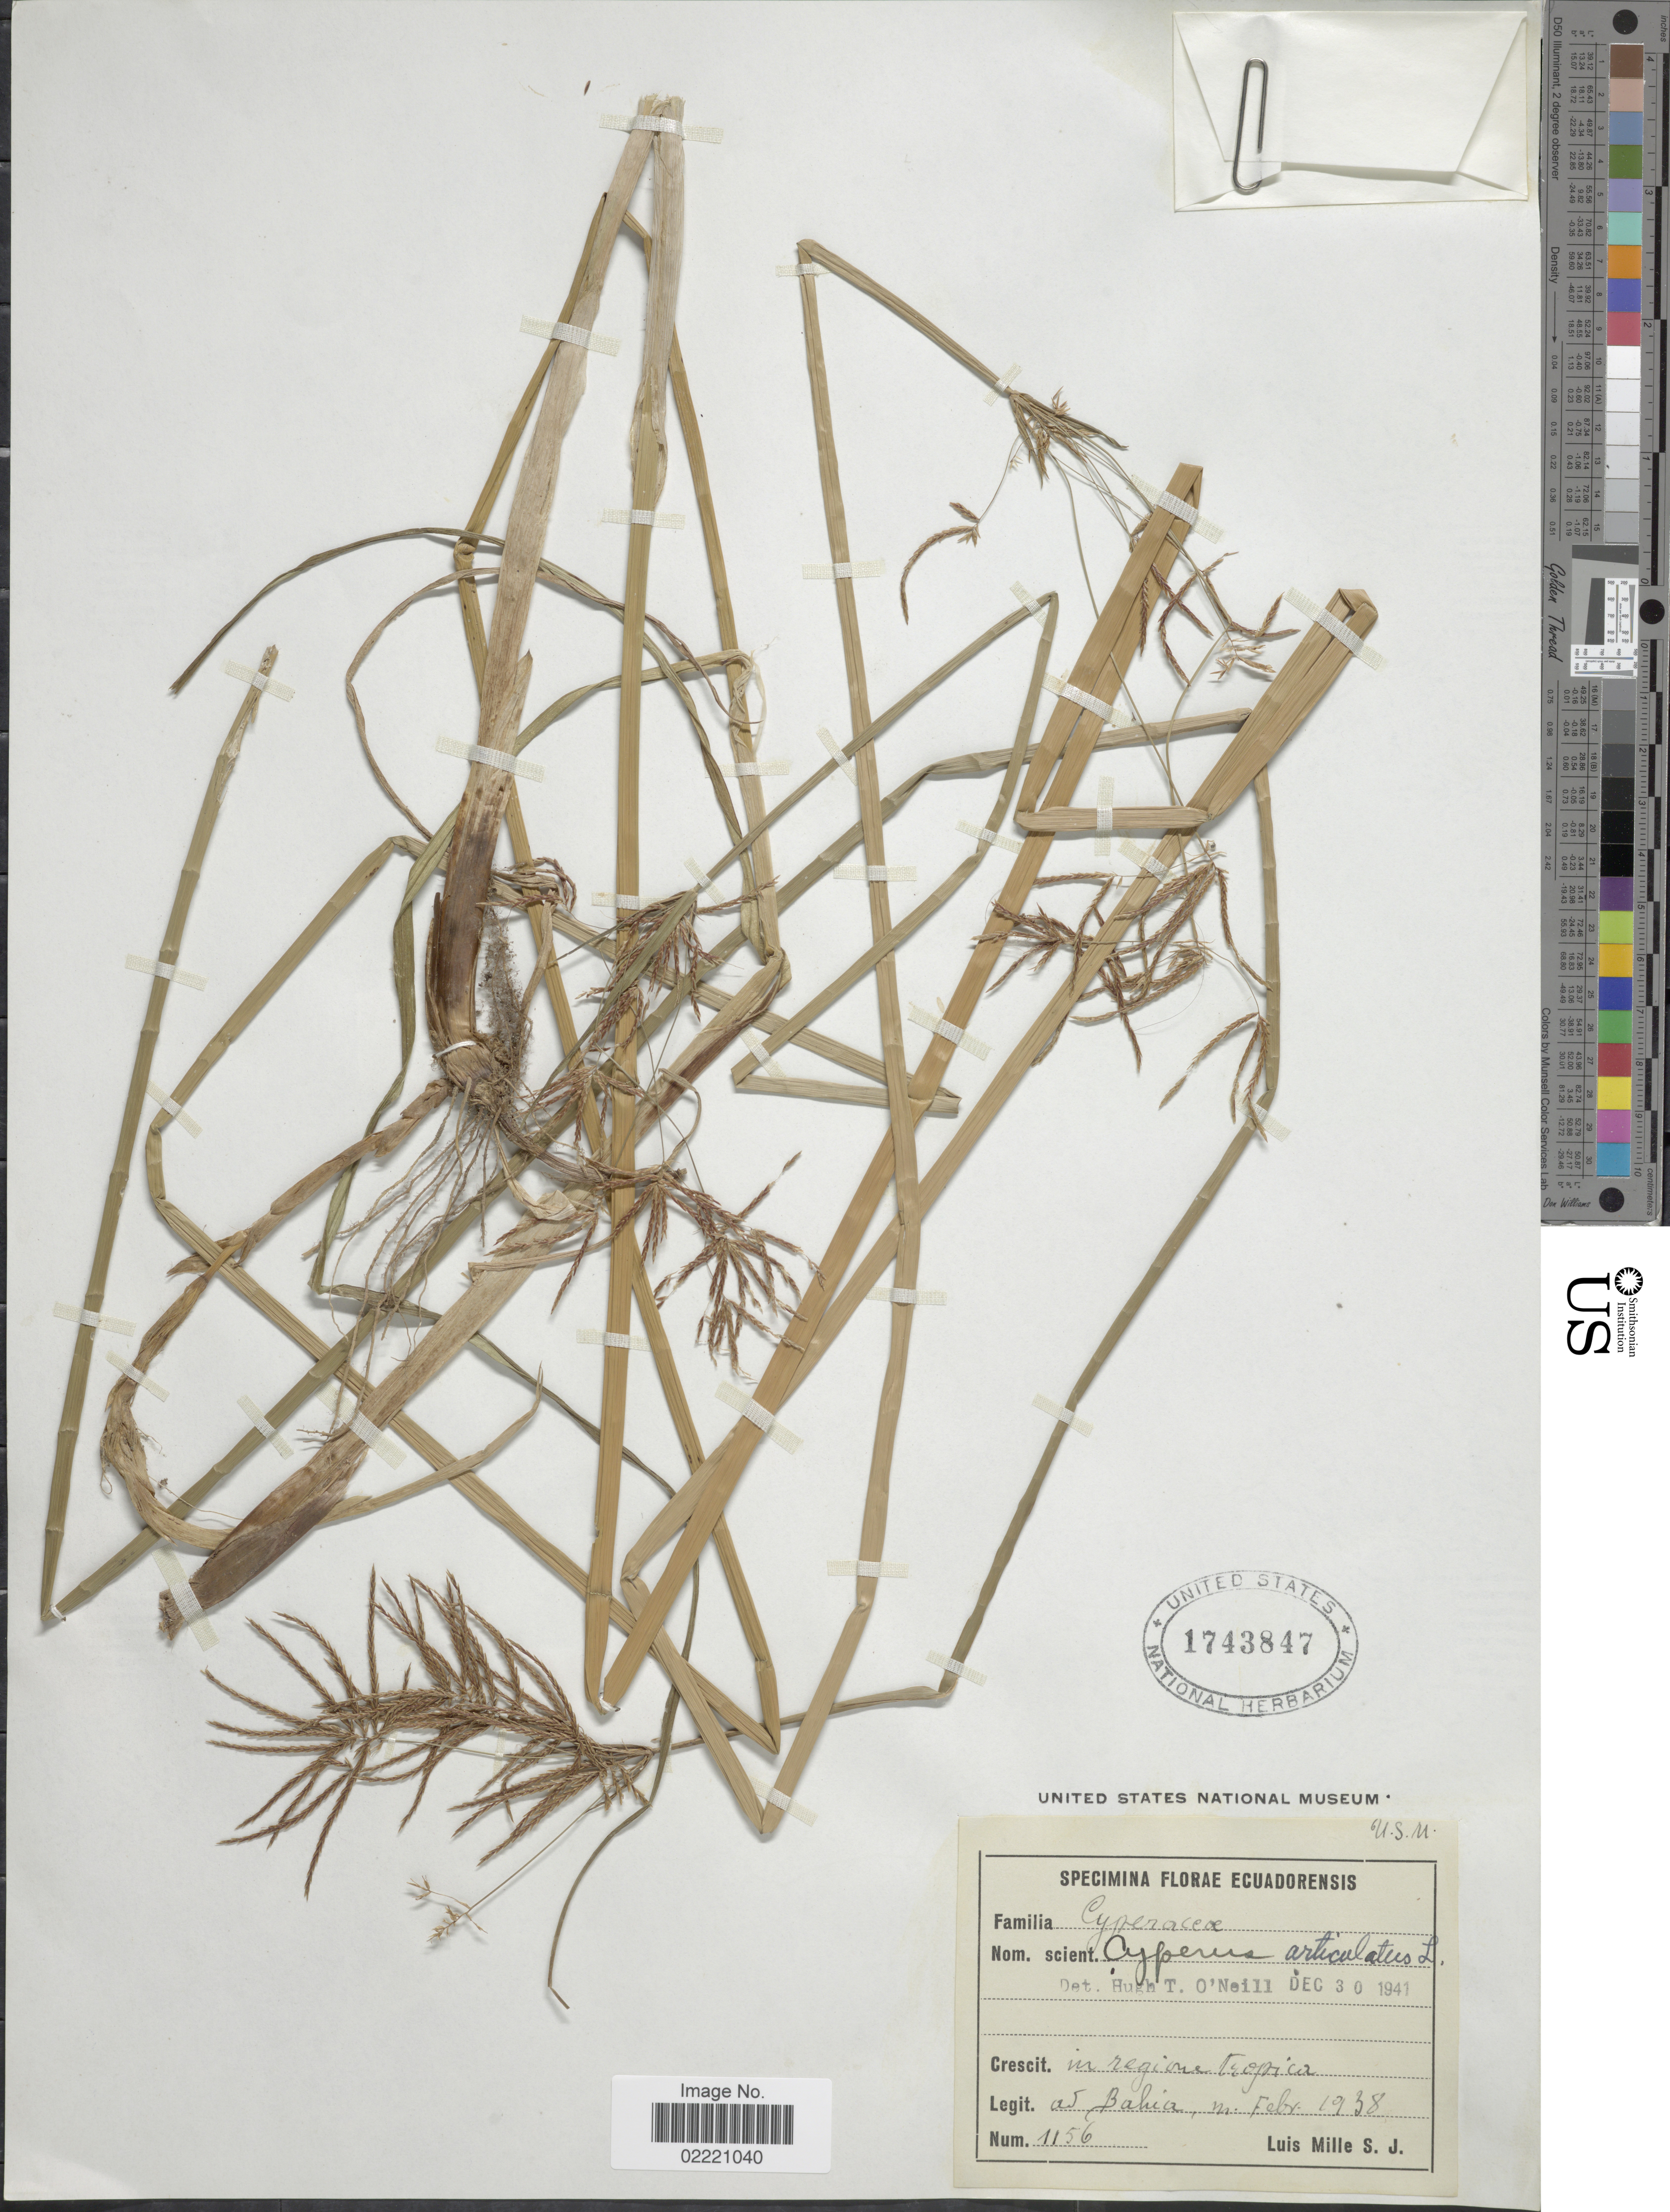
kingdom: Plantae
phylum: Tracheophyta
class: Liliopsida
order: Poales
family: Cyperaceae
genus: Cyperus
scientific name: Cyperus articulatus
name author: L.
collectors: L. Mille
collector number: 1156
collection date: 1938-02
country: Ecuador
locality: In regione tropica, ad Bahia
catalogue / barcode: US 1743847